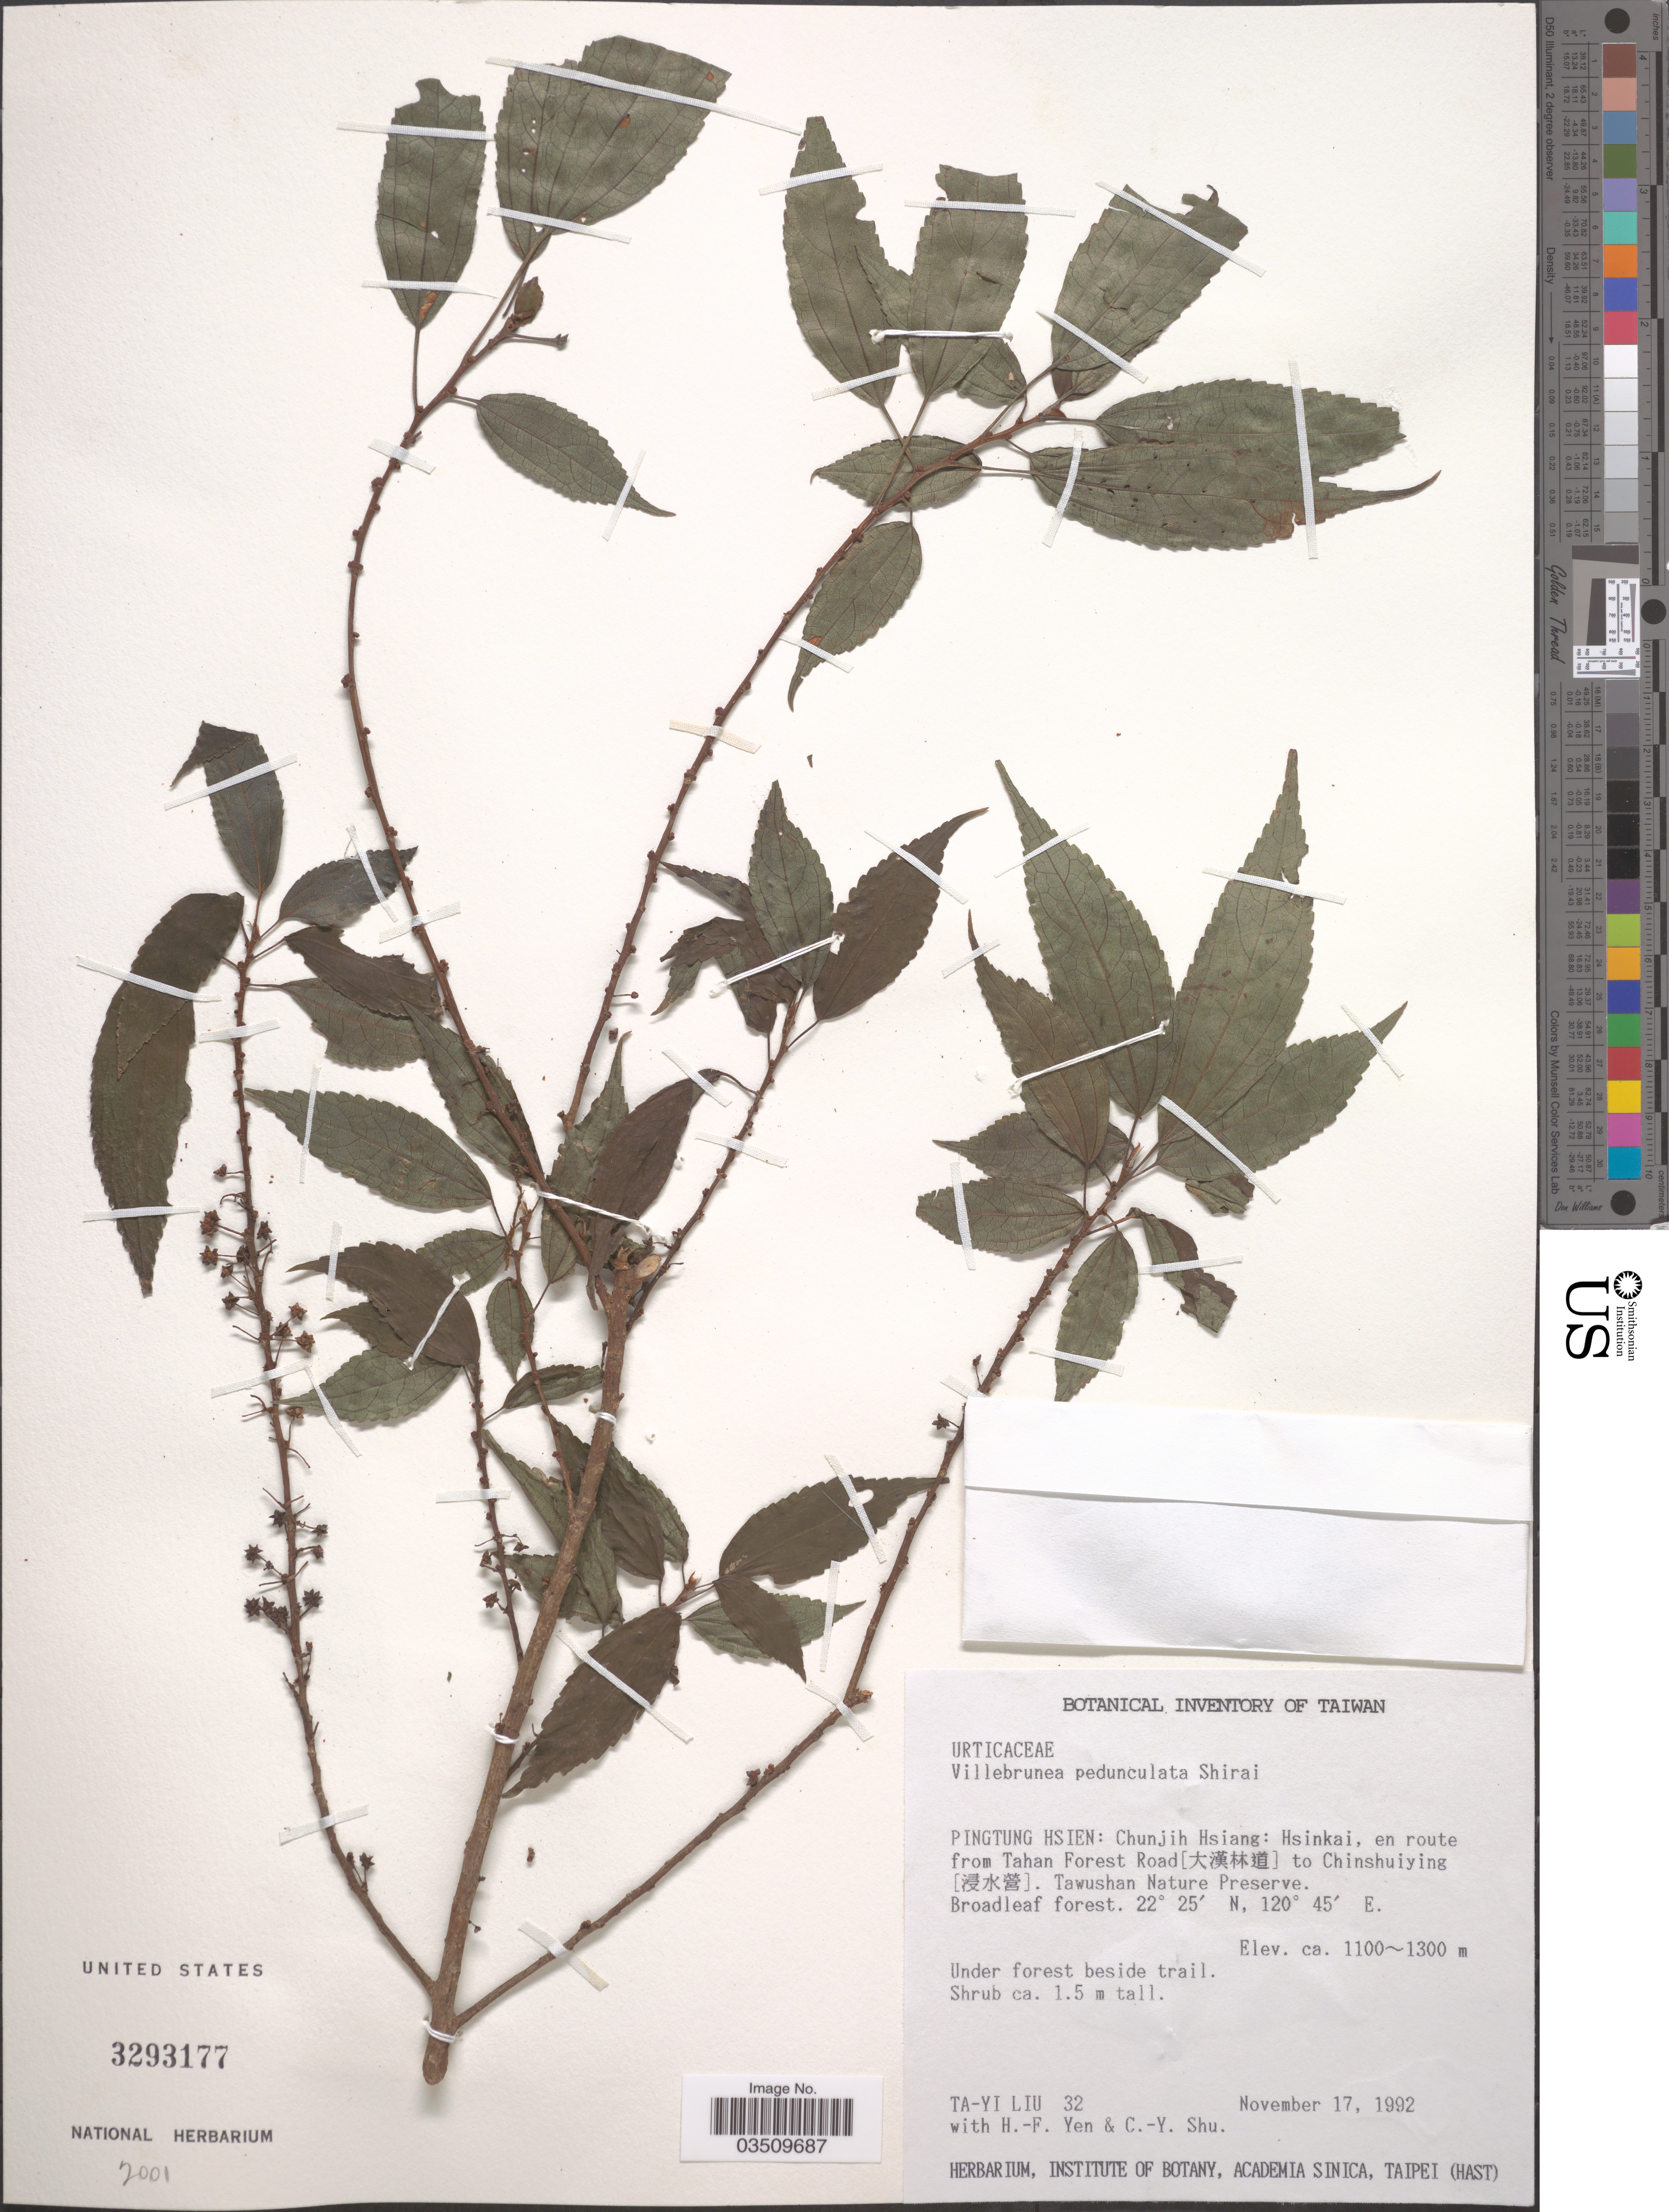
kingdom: Plantae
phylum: Tracheophyta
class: Magnoliopsida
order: Rosales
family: Urticaceae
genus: Oreocnide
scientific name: Oreocnide pedunculata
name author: (Shirai) Masam.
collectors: T. Lui, H. Yen & C. Shu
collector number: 32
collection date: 1992-11-17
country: Taiwan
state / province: Pingtung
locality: Pingtung Hsien: Chunjih Hsiang: Hsinkai, en rouite from Tahan Forest Road[X] to Chinshuiying [x]. Tawushan Nature Preserve.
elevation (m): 1100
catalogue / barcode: US 3293177